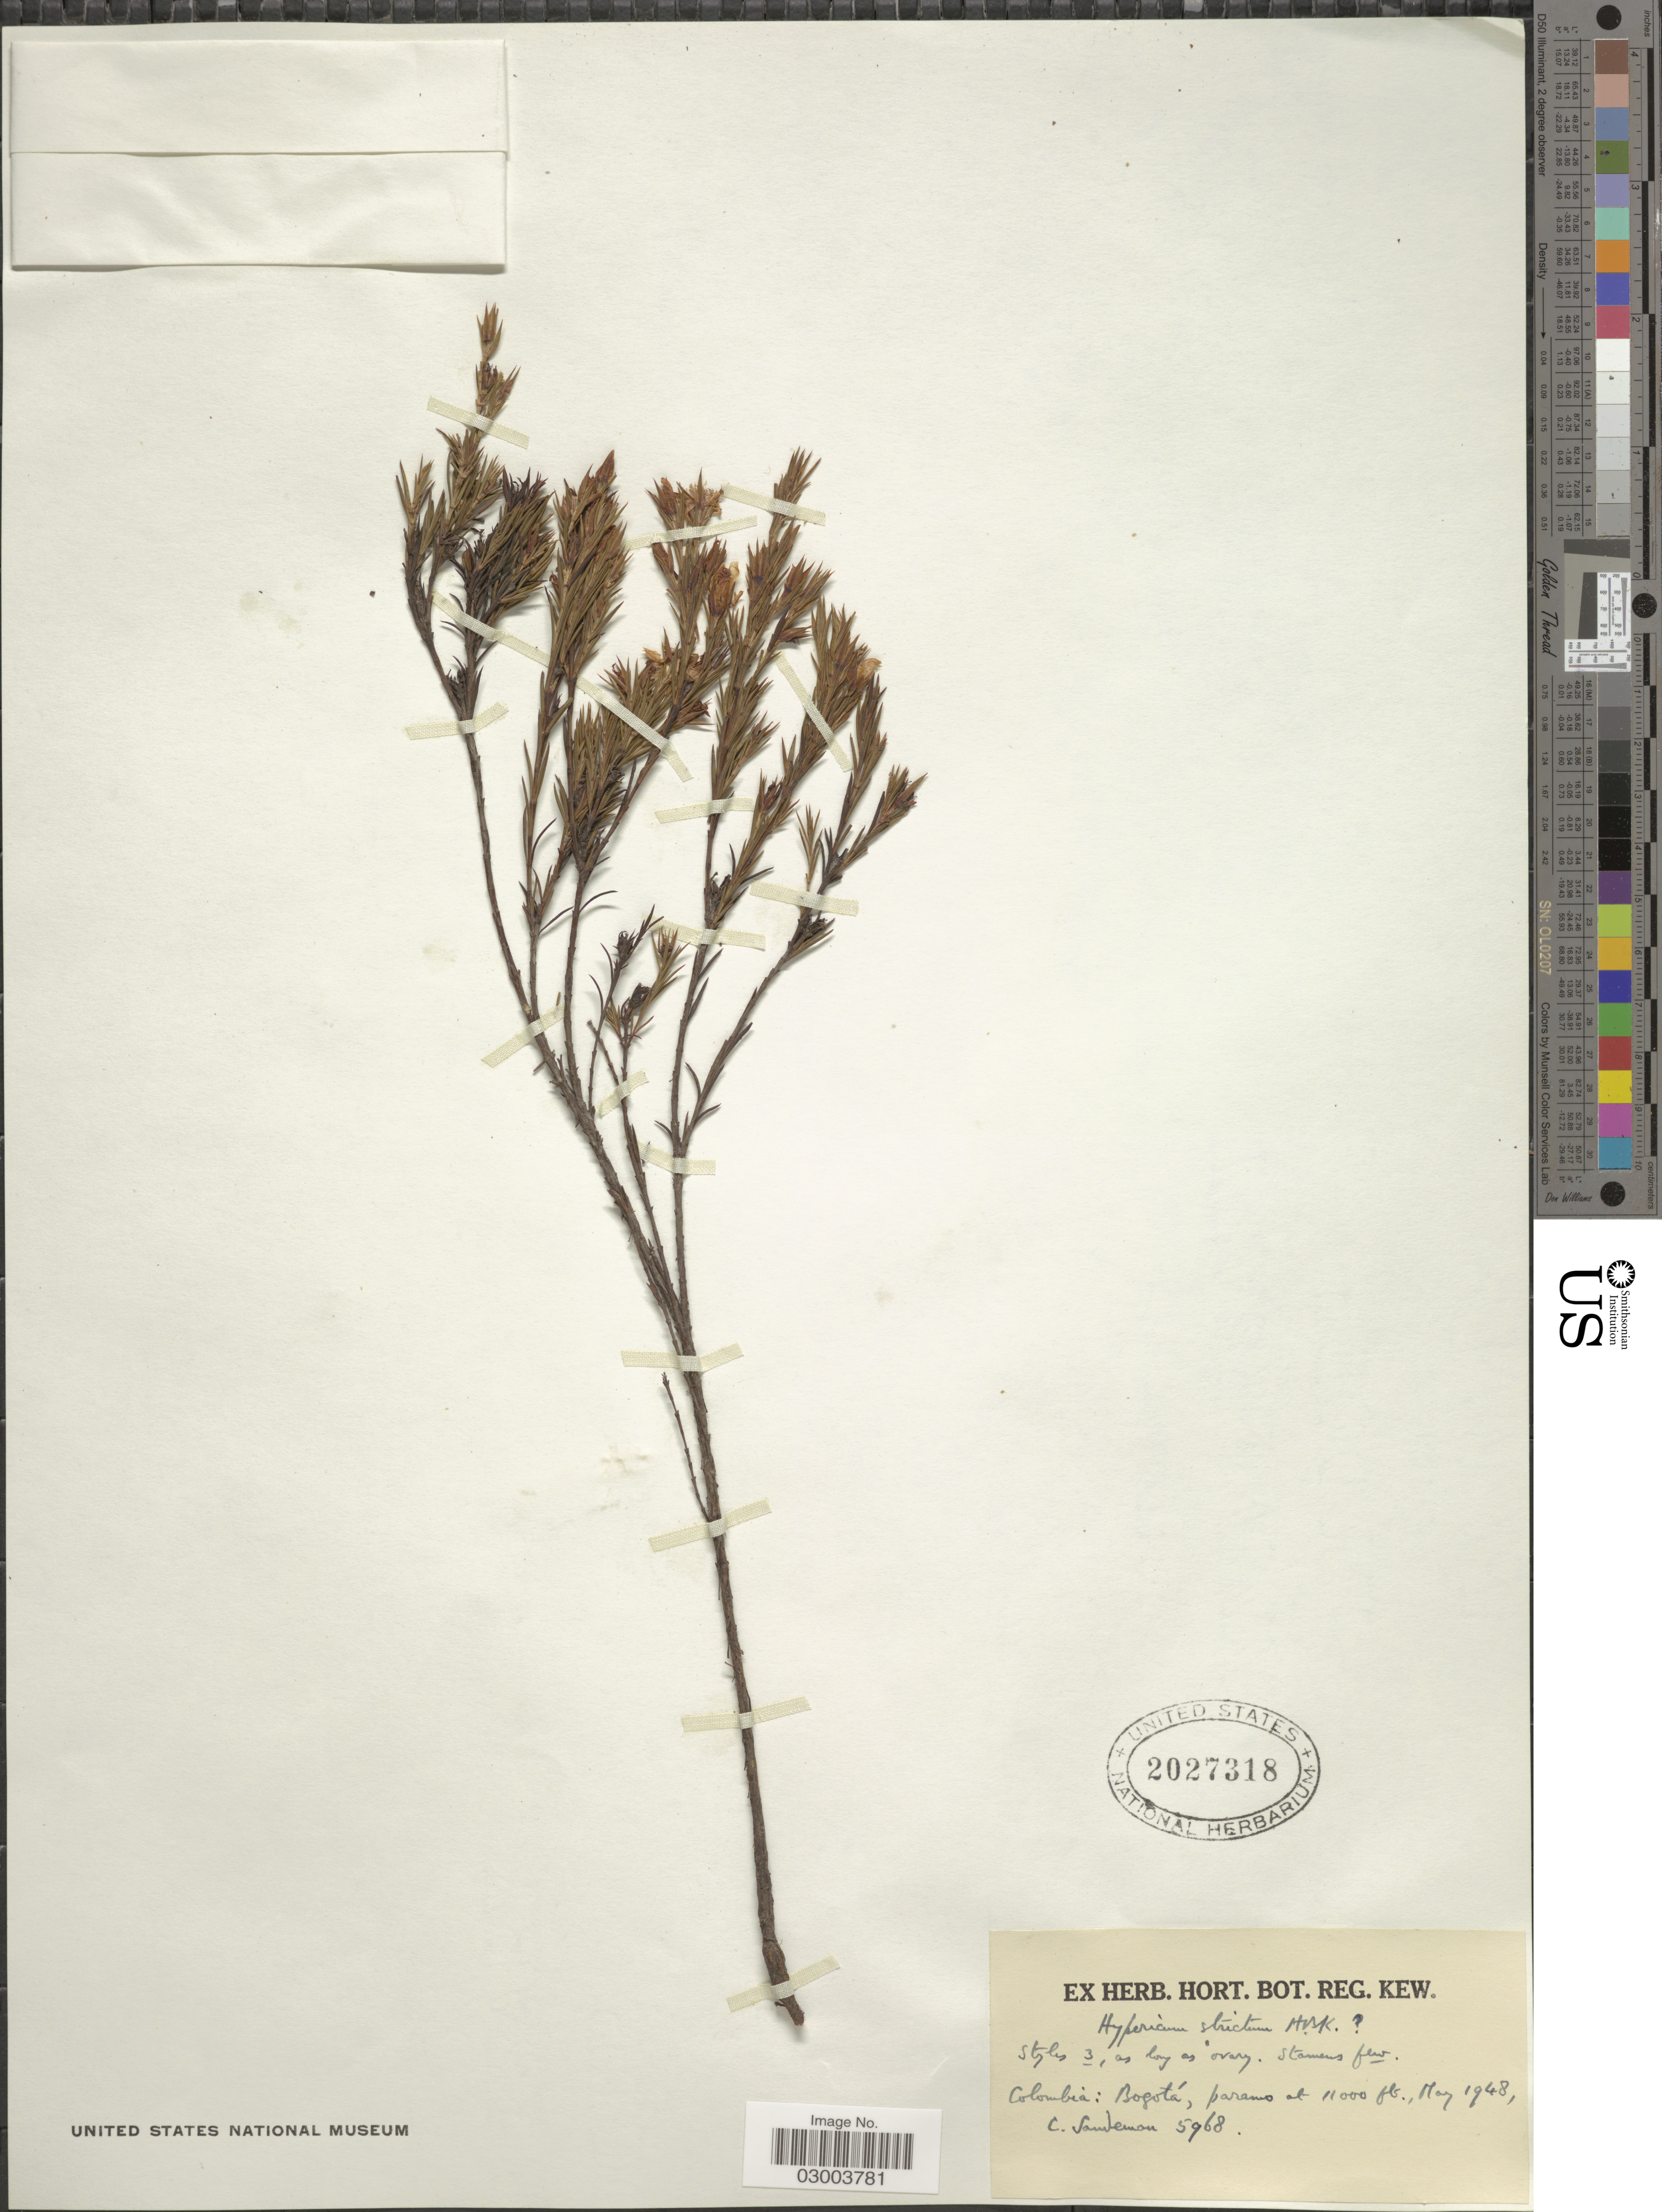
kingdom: Plantae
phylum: Tracheophyta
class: Magnoliopsida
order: Malpighiales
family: Hypericaceae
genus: Hypericum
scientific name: Hypericum strictum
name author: Kunth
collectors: C. Sandeman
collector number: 5968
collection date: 1948-05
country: Colombia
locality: Bogotá.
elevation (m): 3353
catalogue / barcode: US 2027318